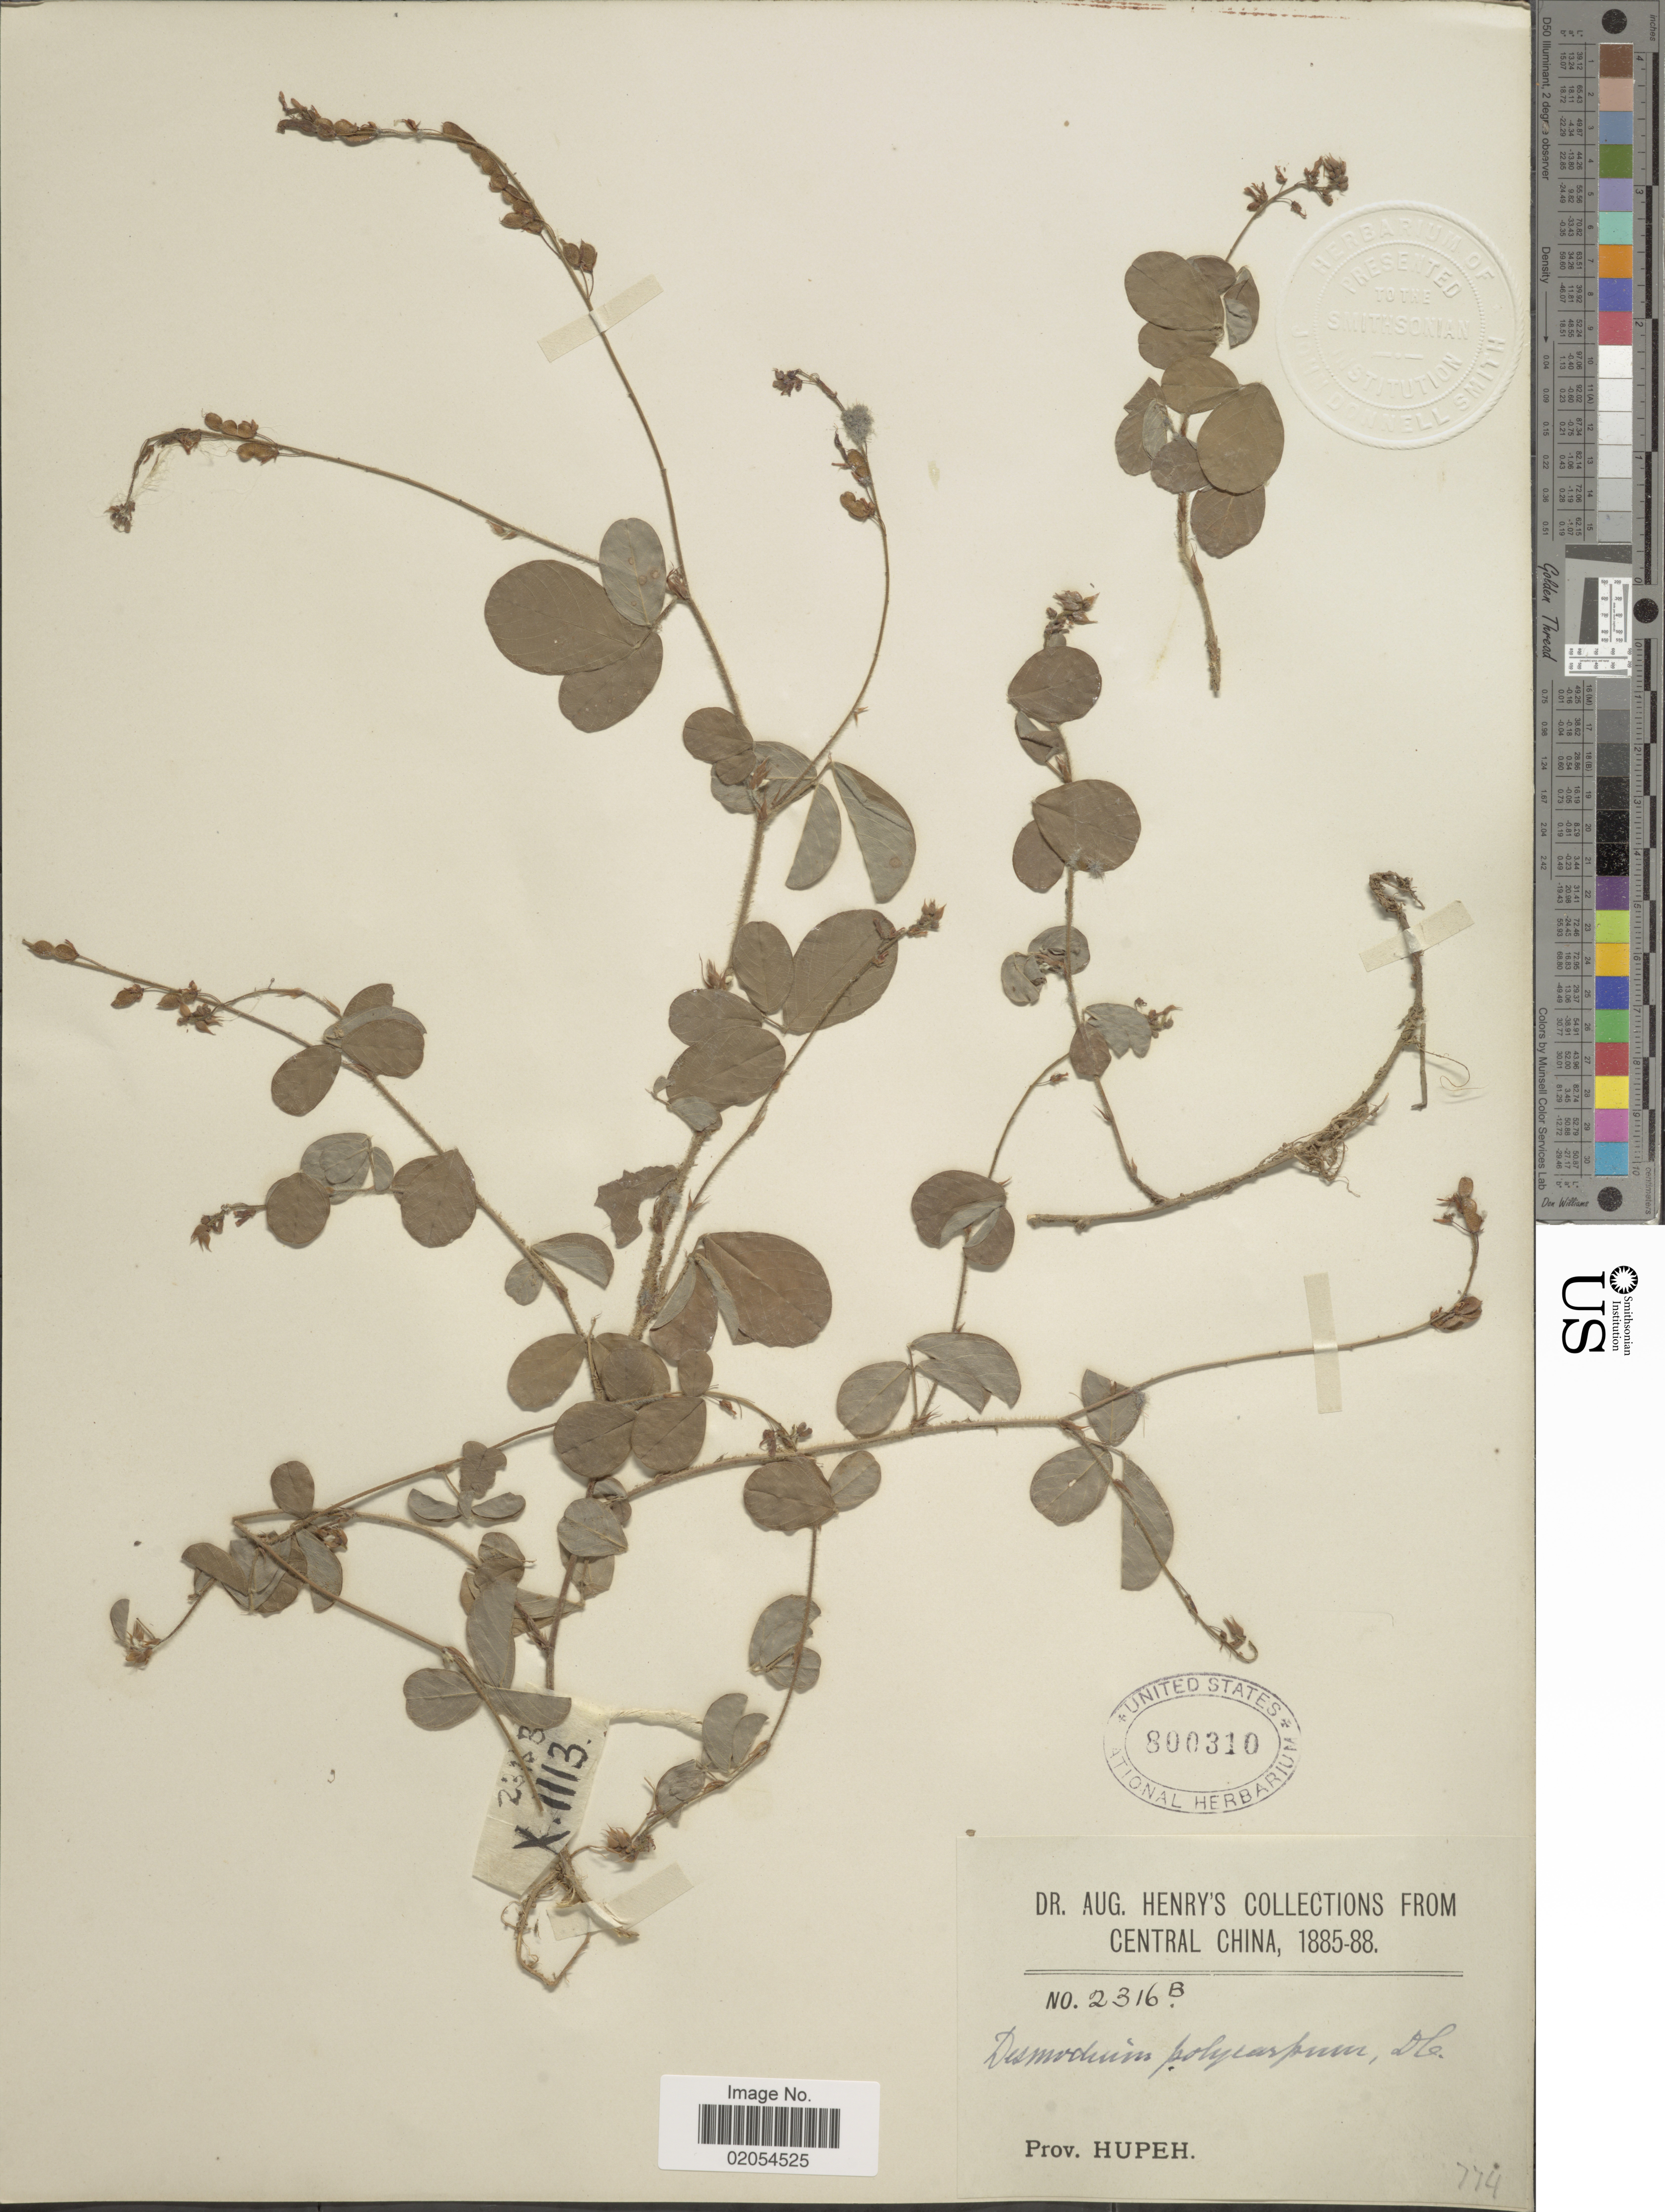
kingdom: Plantae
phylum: Tracheophyta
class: Magnoliopsida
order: Fabales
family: Fabaceae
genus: Grona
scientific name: Grona heterocarpos subsp. heterocarpos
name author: (L.) H. Ohashi & K. Ohashi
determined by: Strong, Mark T., (BOT), Smithsonian Institution - National Museum of Natural History (UNITED STATES)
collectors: A. Henry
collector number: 2316 B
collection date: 1885/1888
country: China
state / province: Hubei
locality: Prov. Hupeh, Central China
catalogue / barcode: US 800310